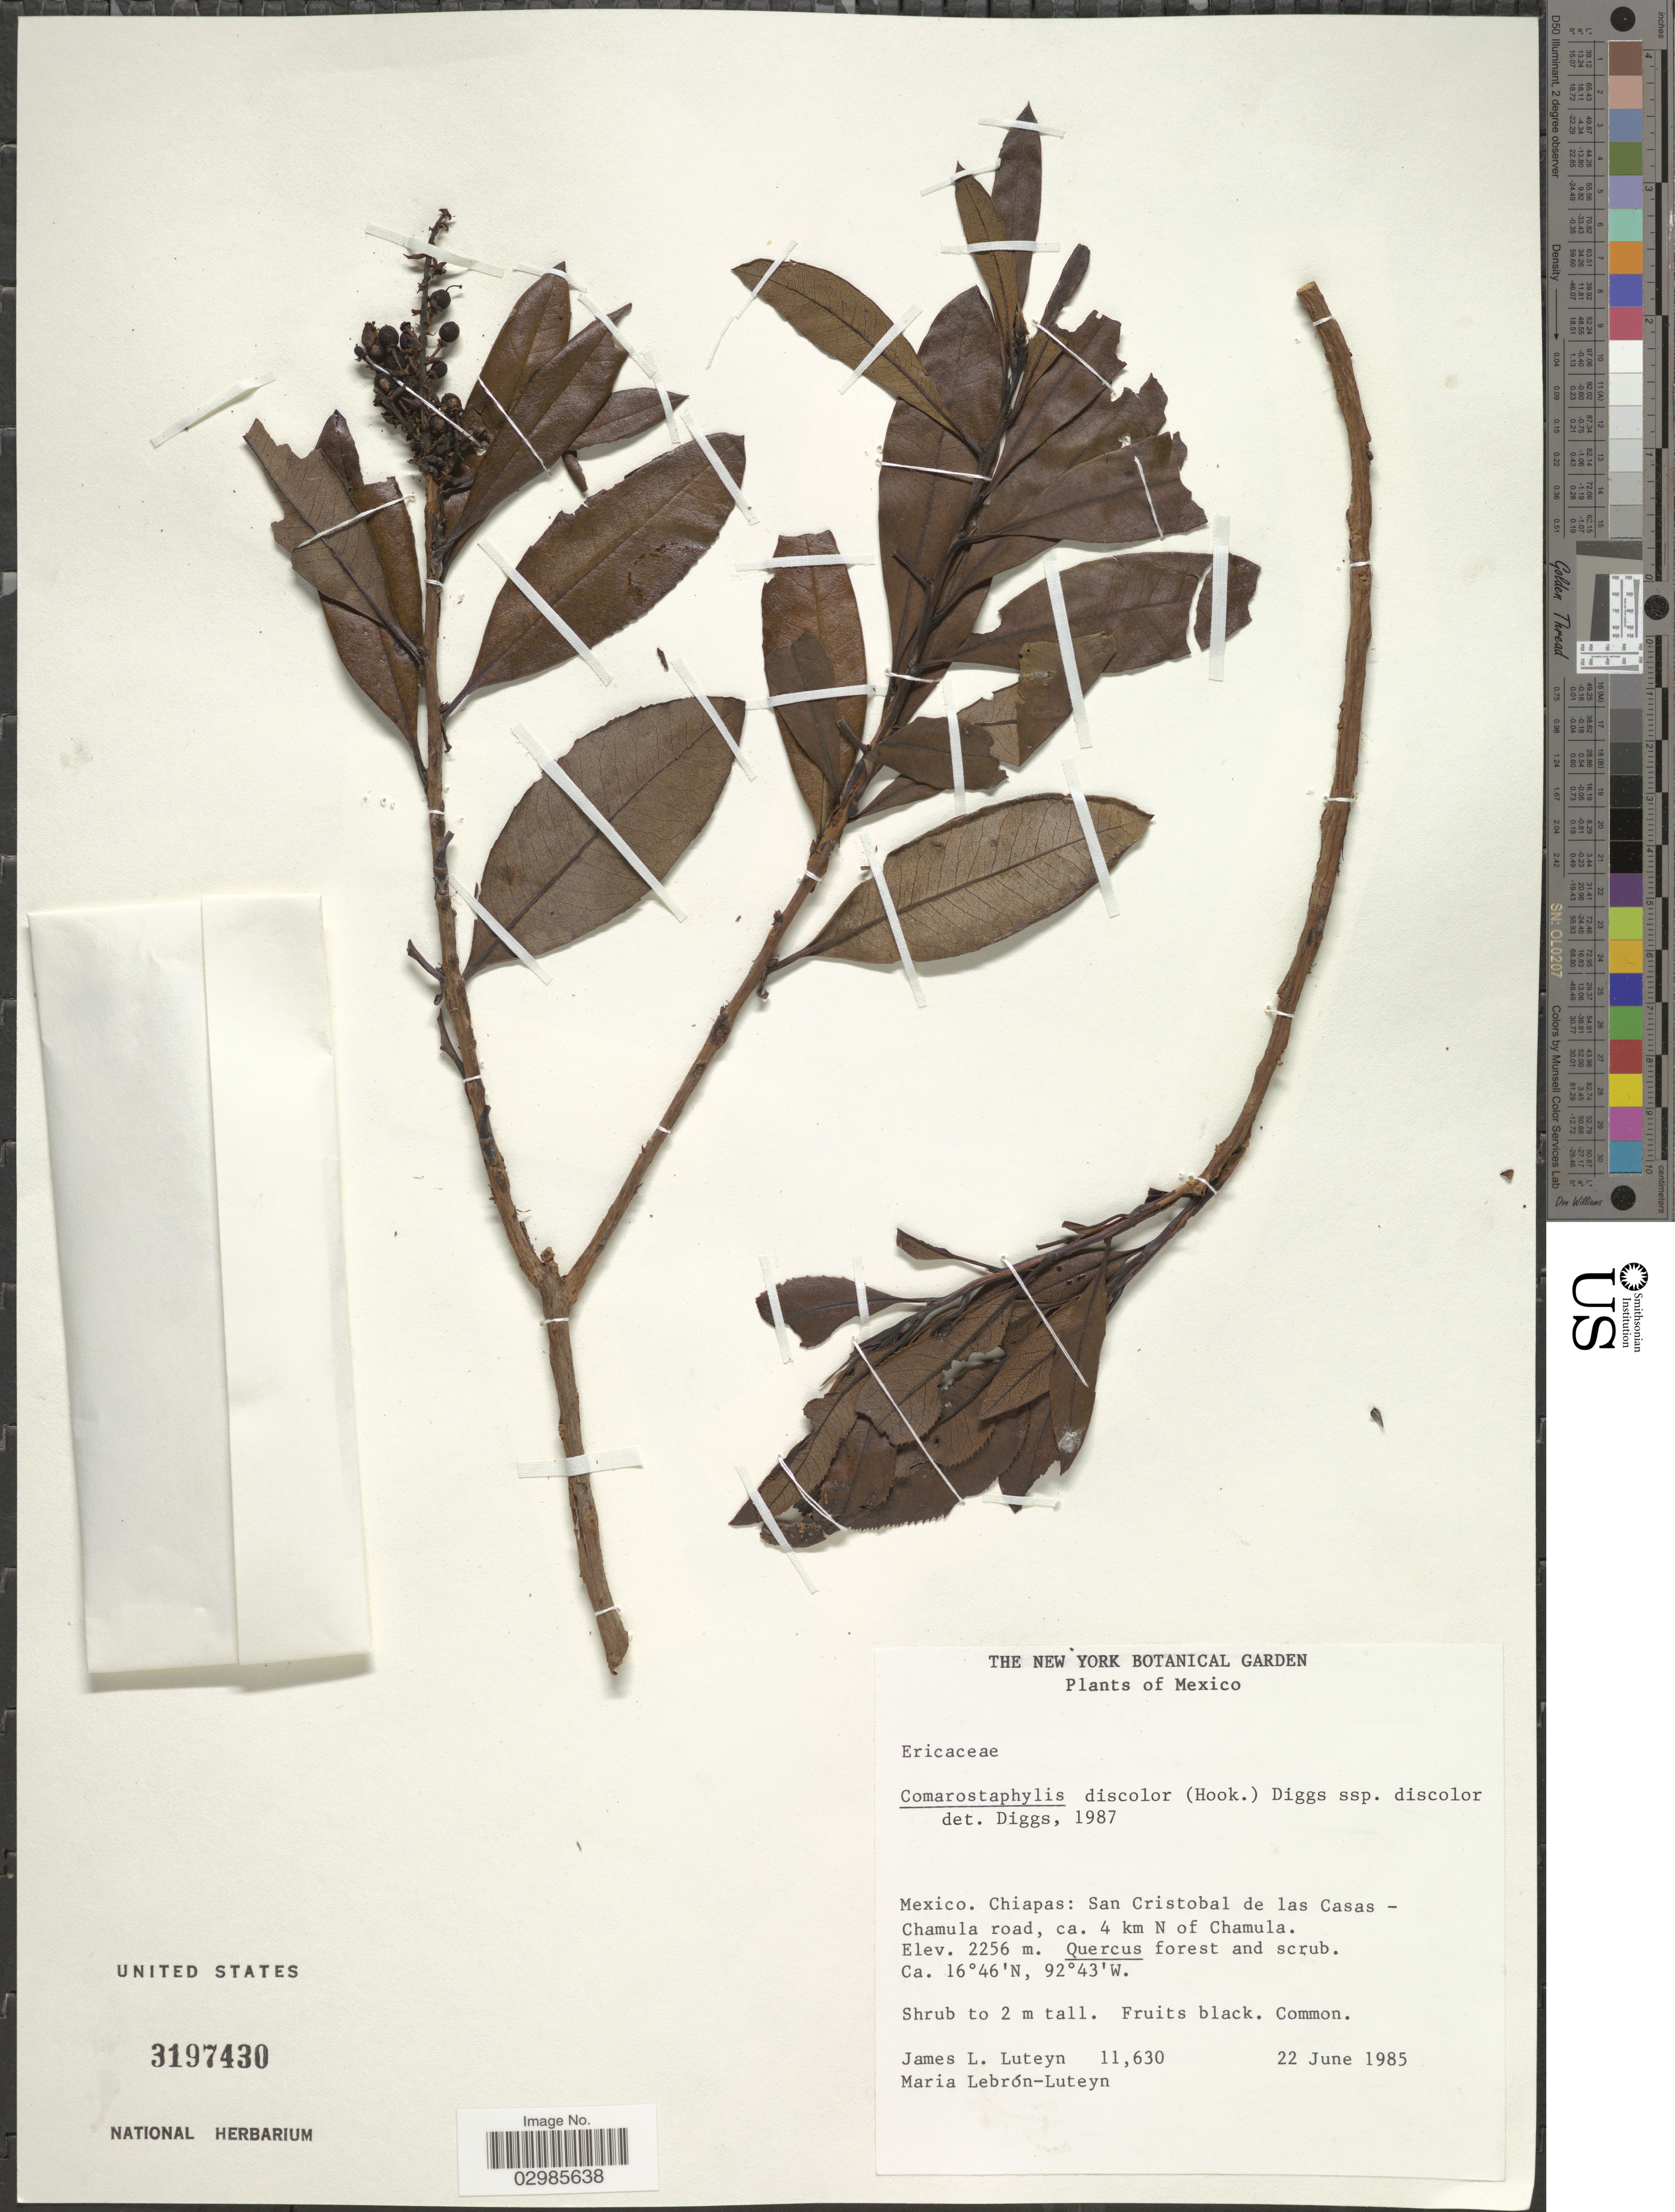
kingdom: Plantae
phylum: Tracheophyta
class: Magnoliopsida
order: Ericales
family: Ericaceae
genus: Comarostaphylis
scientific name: Comarostaphylis discolor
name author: (Hook.) Diggs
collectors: J. Luteyn & M. L. Lebrón-Luteyn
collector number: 11630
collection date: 1985-06-22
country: Mexico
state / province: Chiapas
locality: San Cristobal de las Casas - Chamula road, ca. 4 km N of Chamula.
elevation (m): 2256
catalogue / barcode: US 3197430